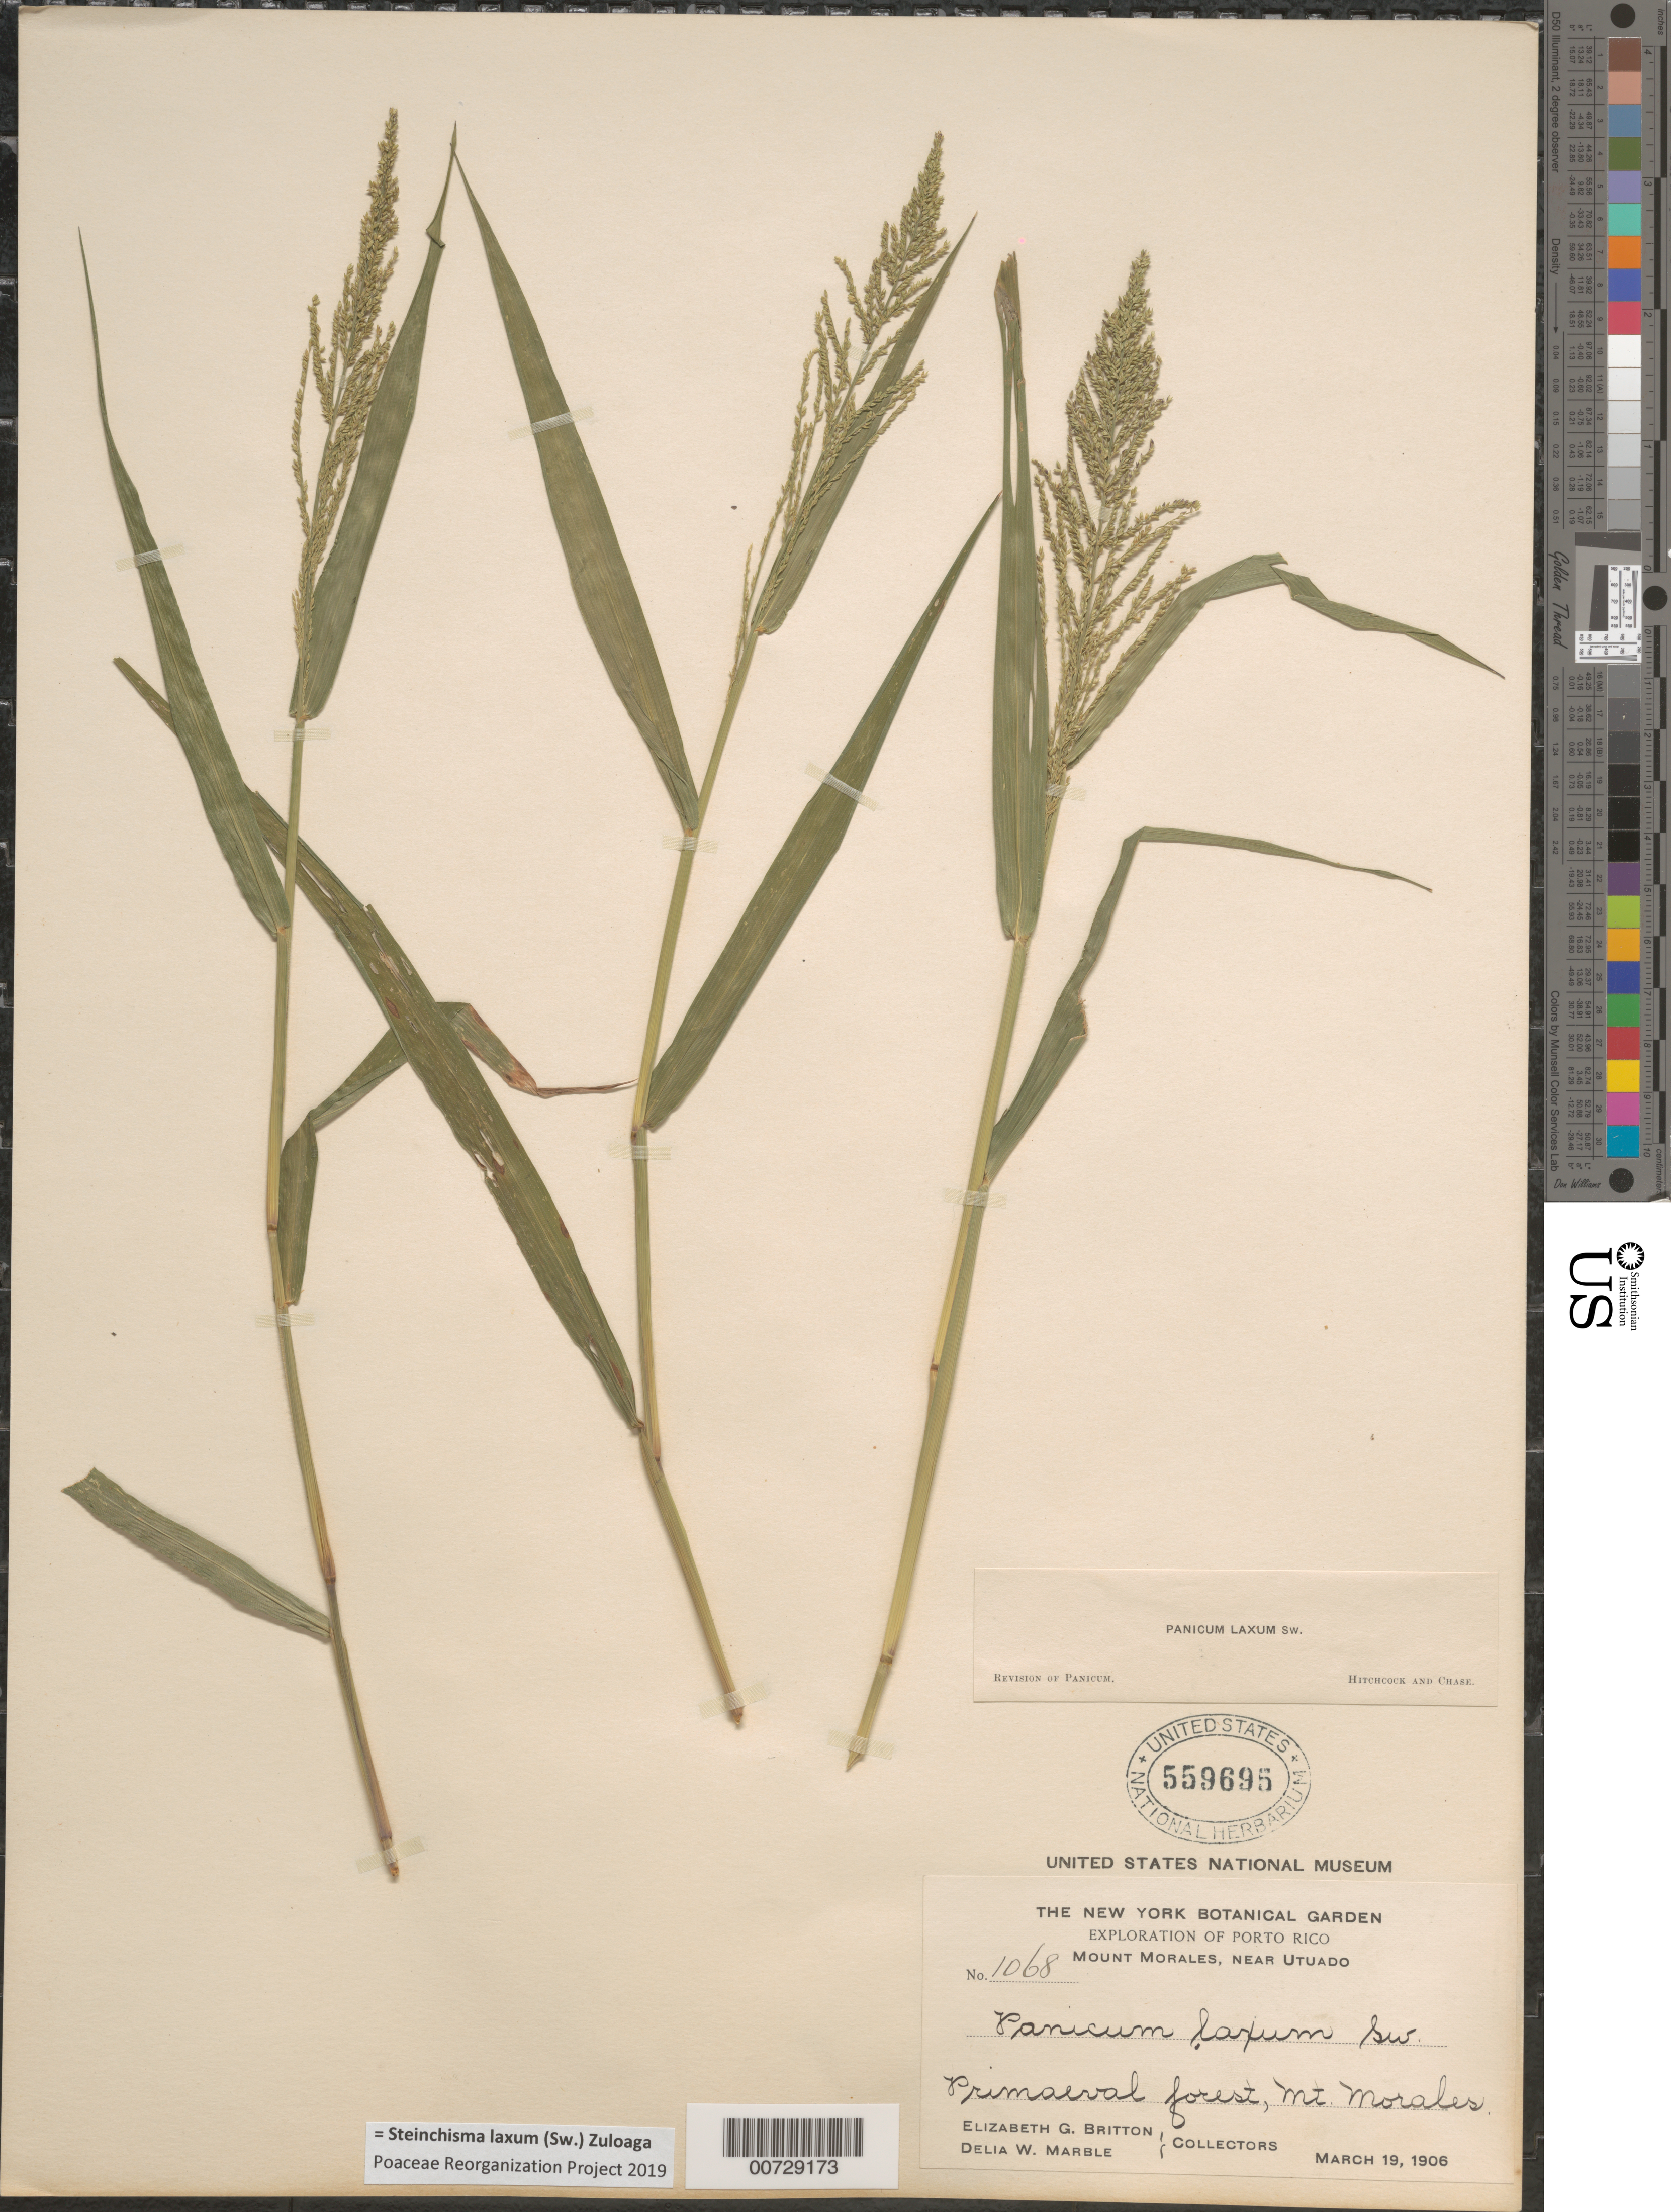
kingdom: Plantae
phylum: Tracheophyta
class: Liliopsida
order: Poales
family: Poaceae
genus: Steinchisma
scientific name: Steinchisma laxum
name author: (Sw.) Zuloaga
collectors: E. G. Britton & D. W. Marble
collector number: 1068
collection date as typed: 19 Mar 1906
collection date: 1906-03-19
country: Puerto Rico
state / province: Utuado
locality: Mount Morales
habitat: Primaeval forest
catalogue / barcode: US 559695